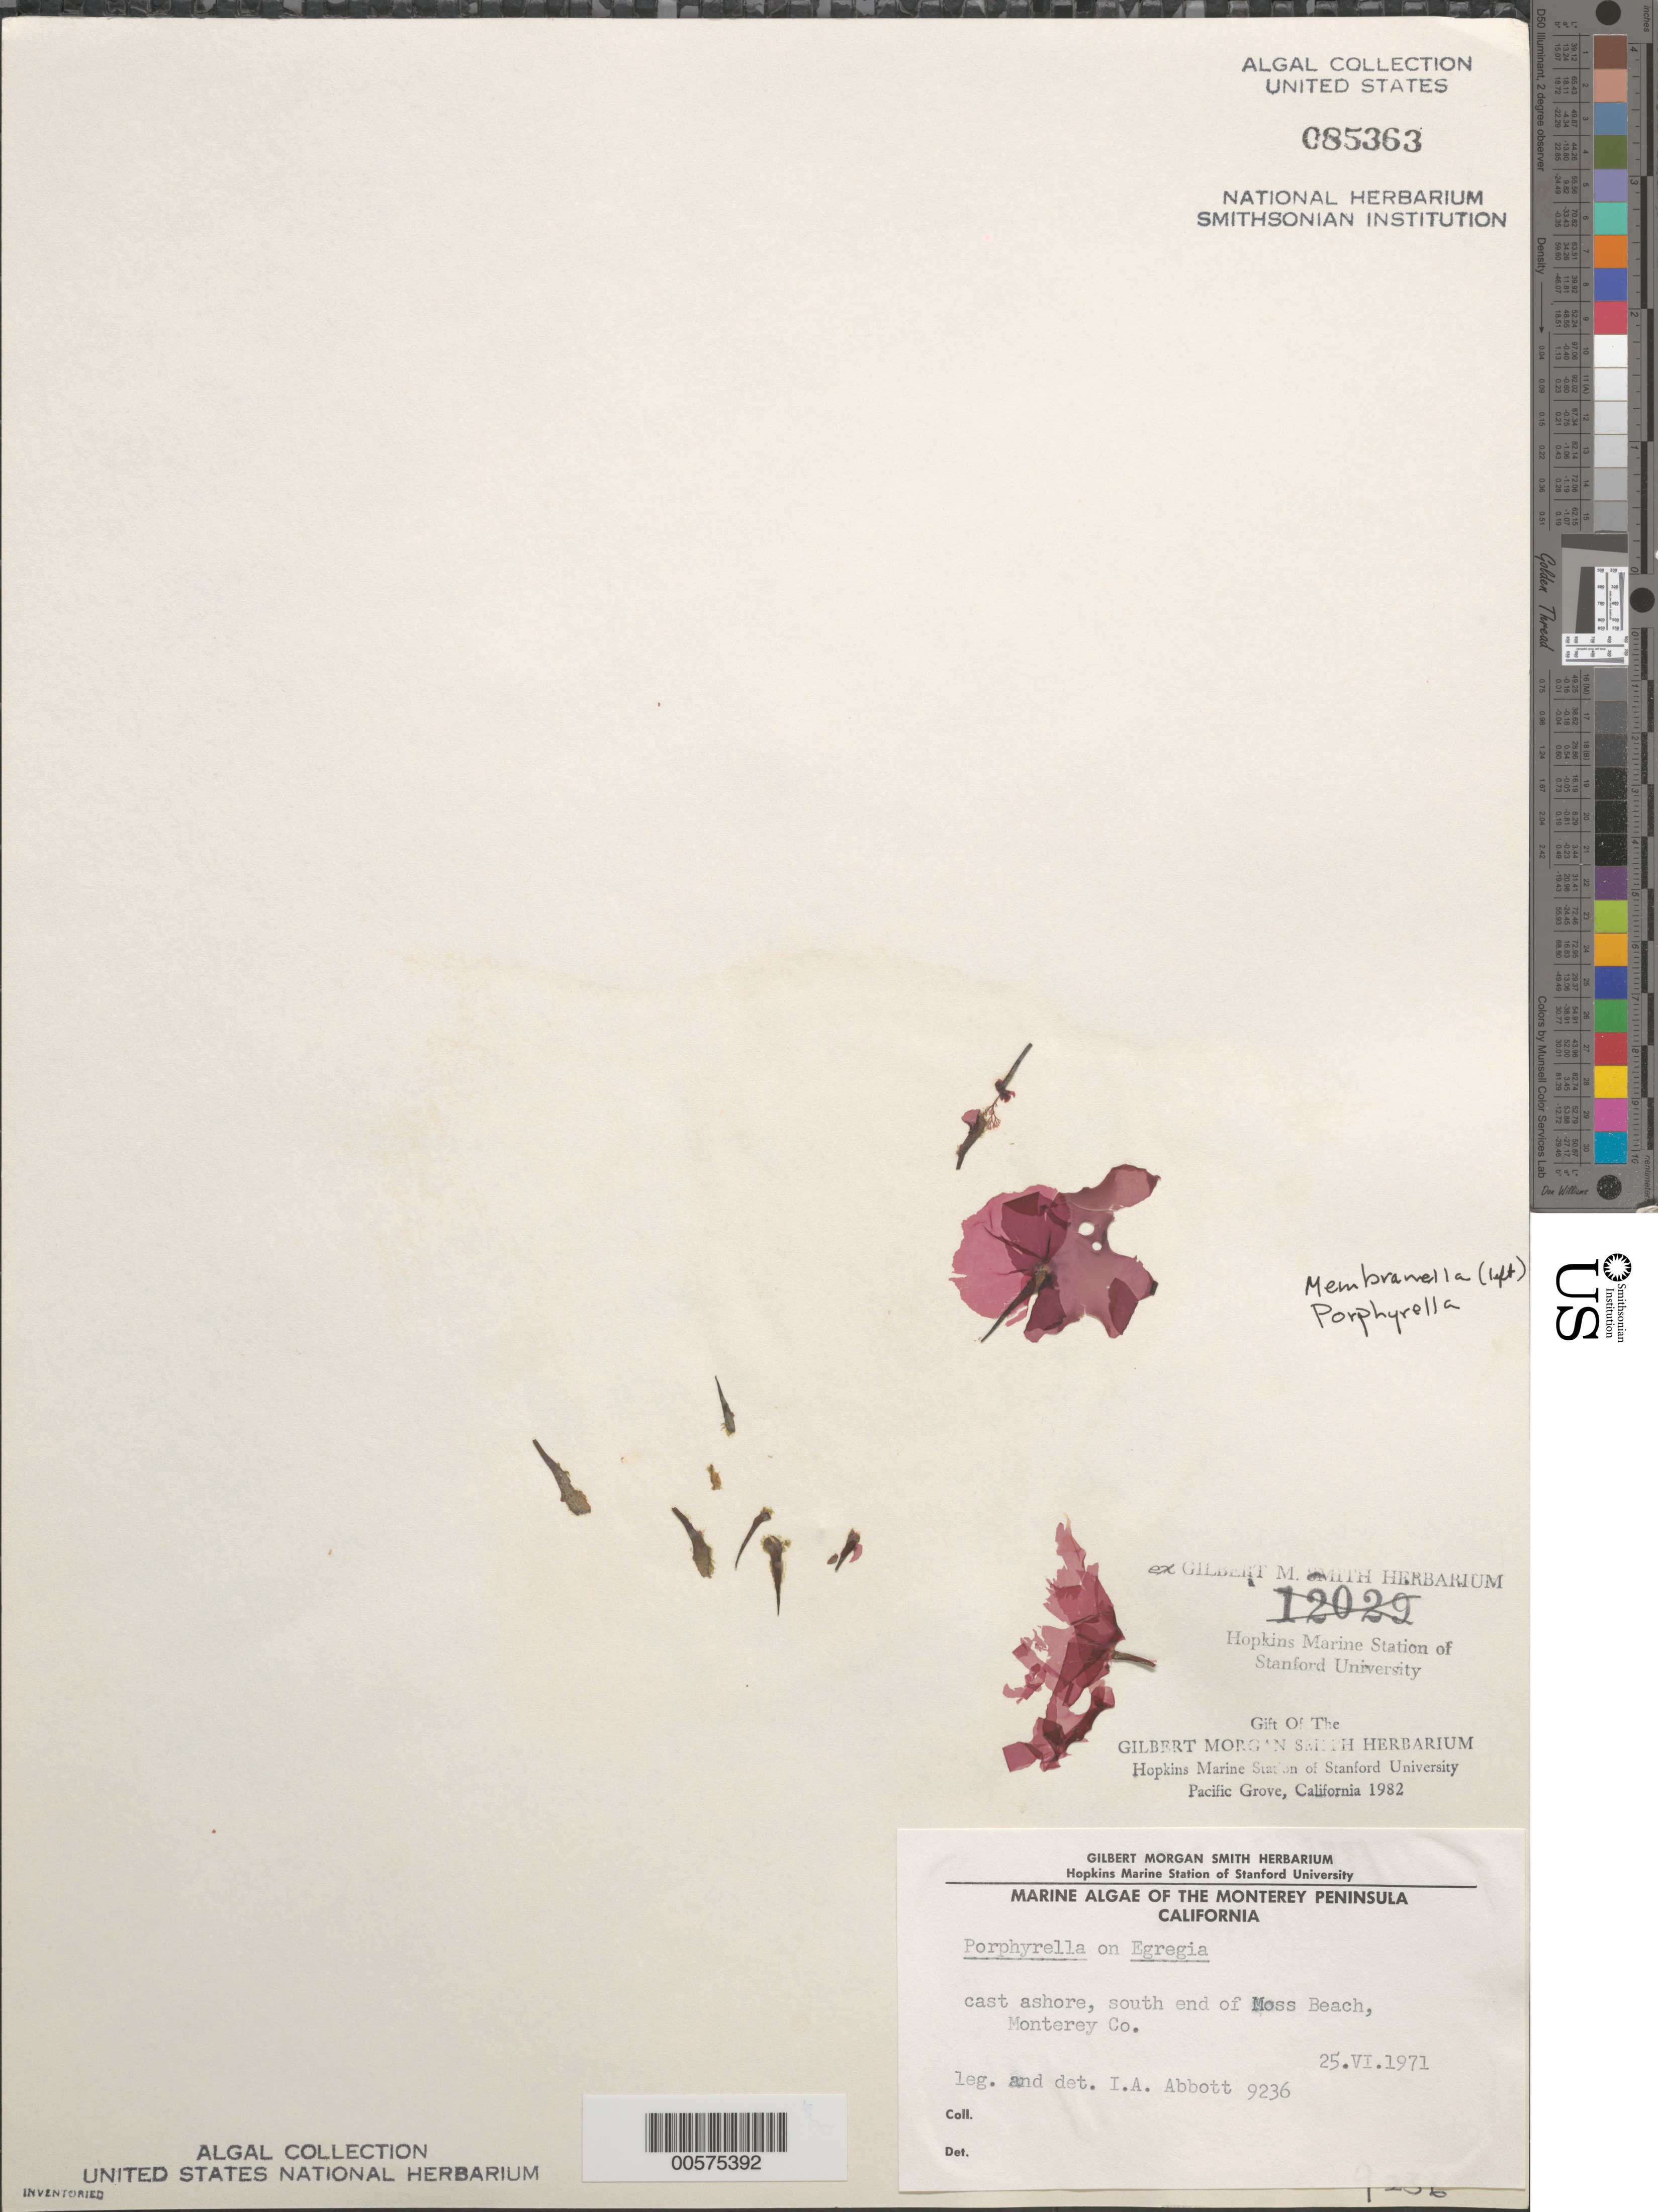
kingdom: Plantae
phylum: Rhodophyta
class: Bangiophyceae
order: Bangiales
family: Bangiaceae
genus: Porphyrella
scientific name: Porphyrella sp.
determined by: Abbott, Isabella A.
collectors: I. A. Abbott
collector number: IAA 9236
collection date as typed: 25 Jun 1971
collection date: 1971-06-25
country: United States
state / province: California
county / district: Santa Cruz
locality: Moss Beach, south end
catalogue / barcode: US 85363